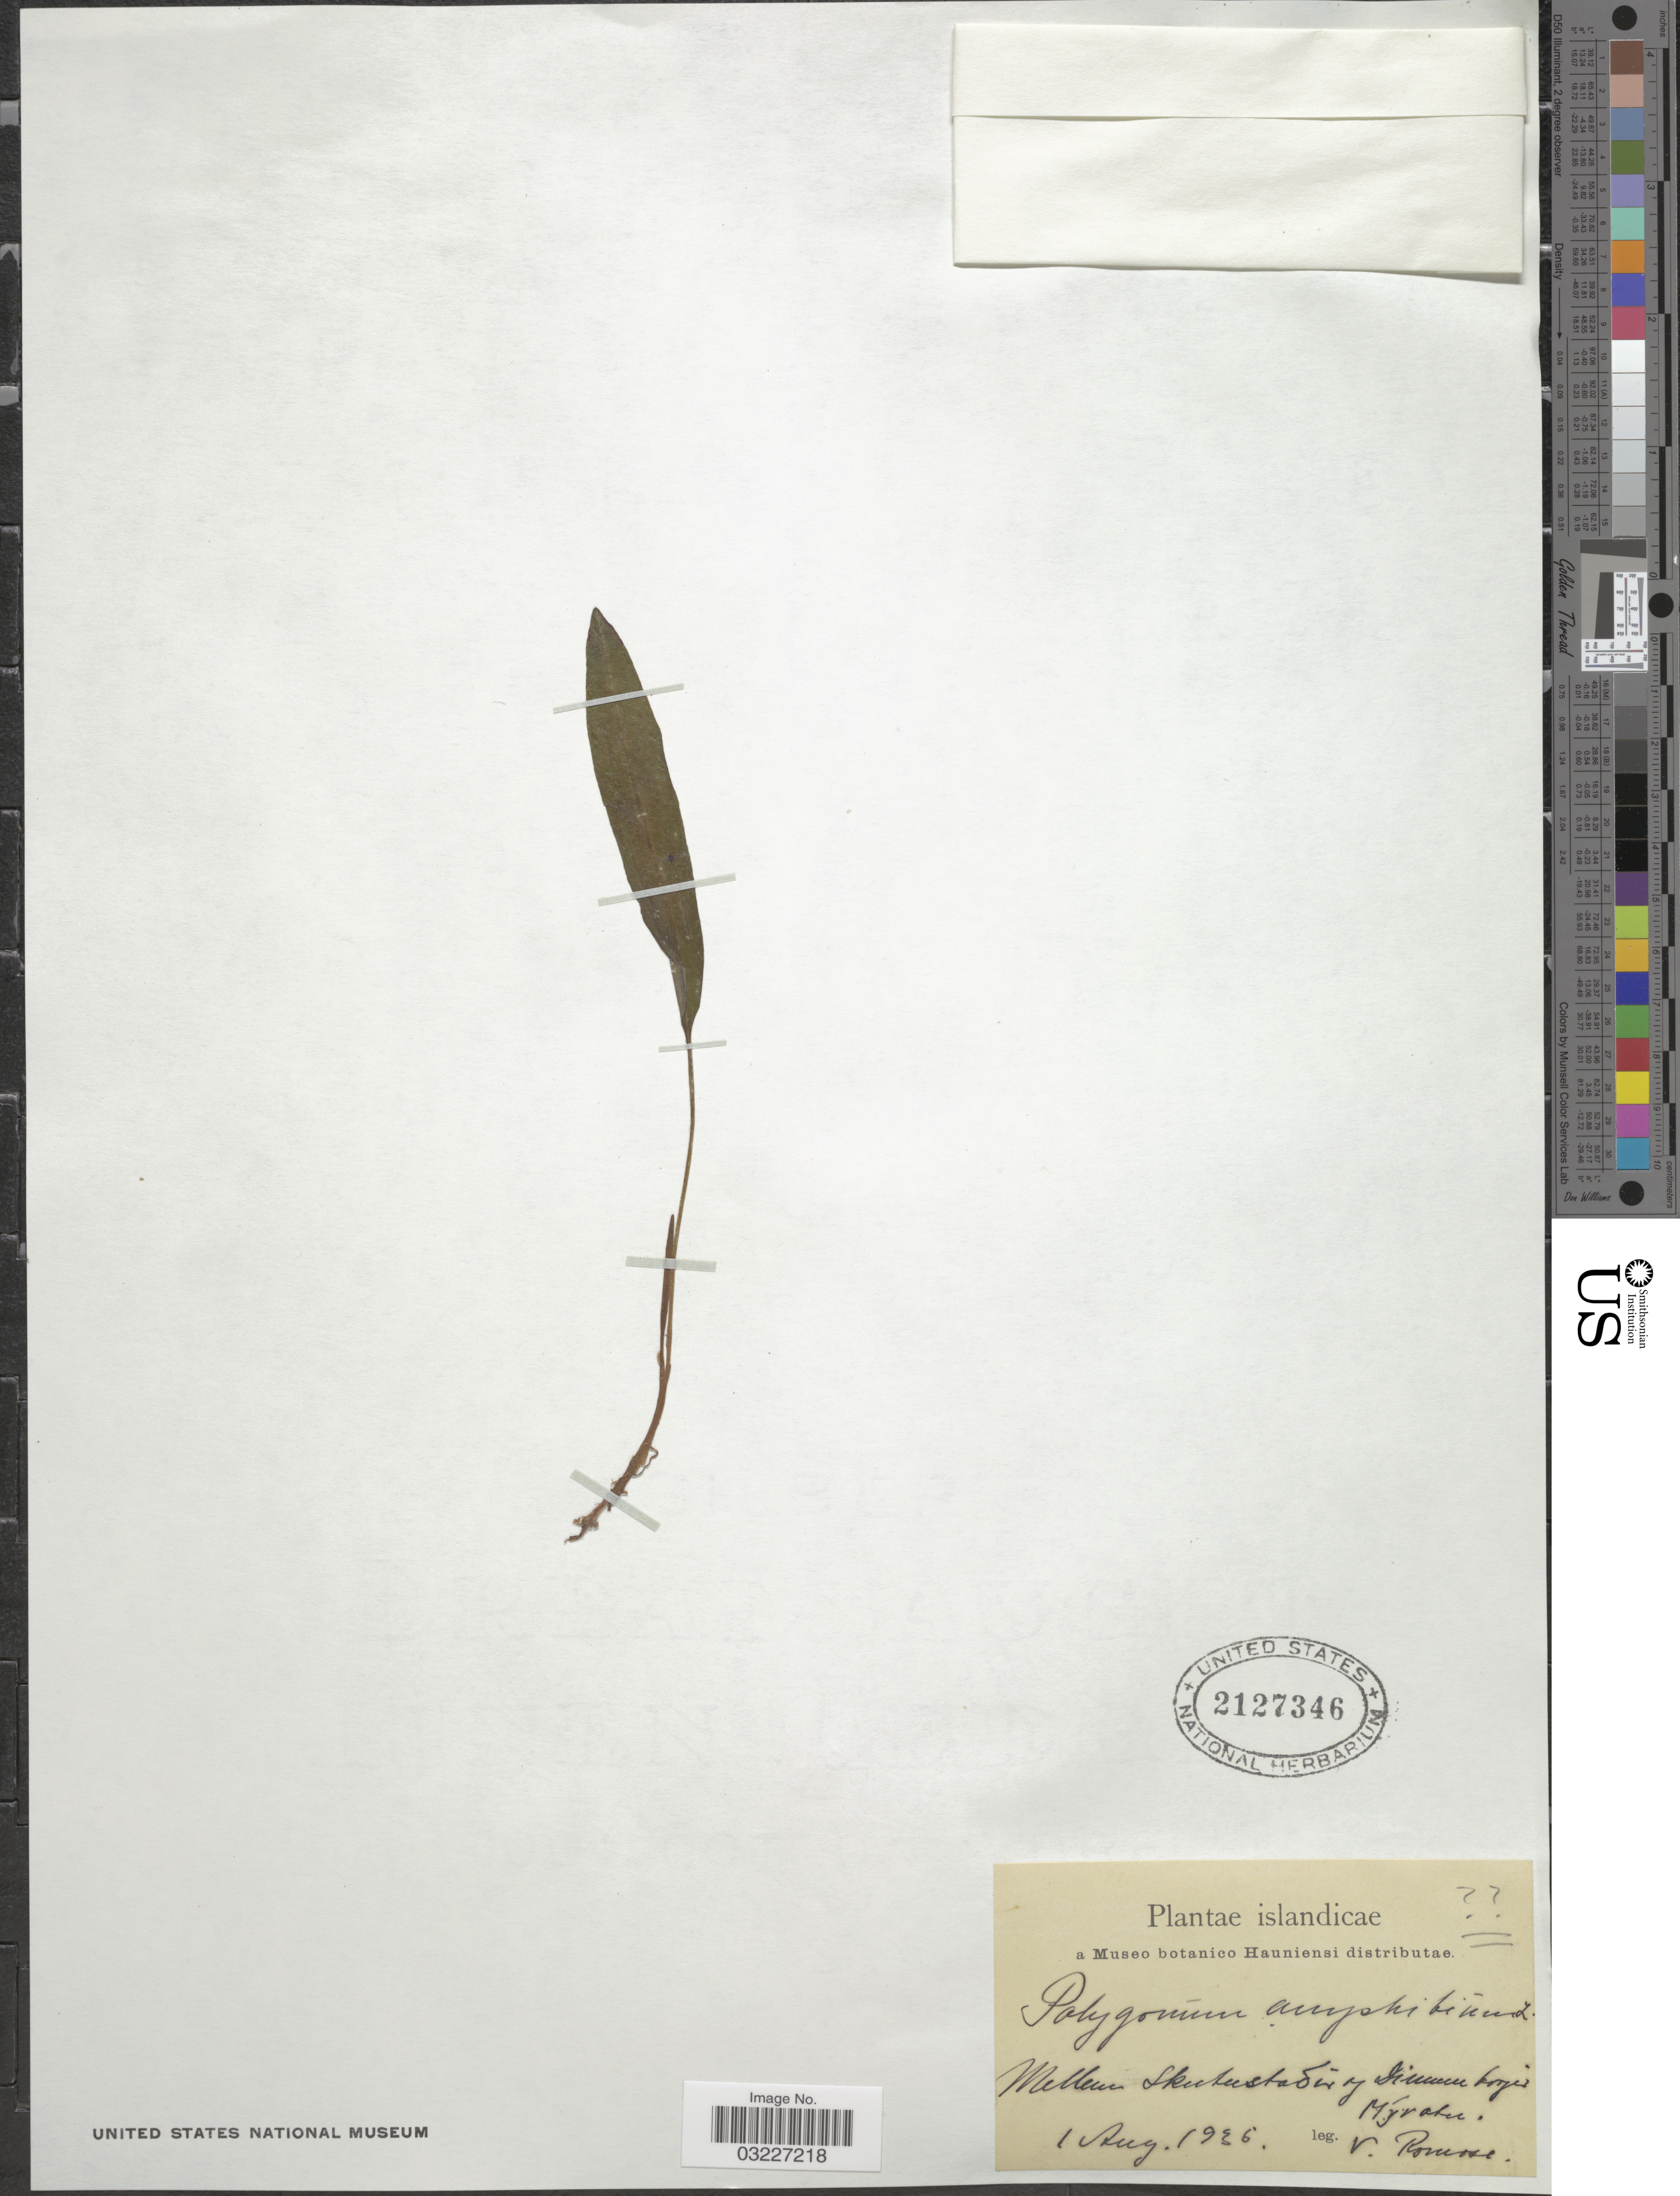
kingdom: Plantae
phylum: Tracheophyta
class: Magnoliopsida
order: Caryophyllales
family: Polygonaceae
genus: Polygonum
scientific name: Polygonum amphibium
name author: L.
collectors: V. Romose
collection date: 1936-08-01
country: Iceland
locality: Mellem Skútustaðir og dinnen [interpreted] borgir Mývatn.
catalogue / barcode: US 2127346